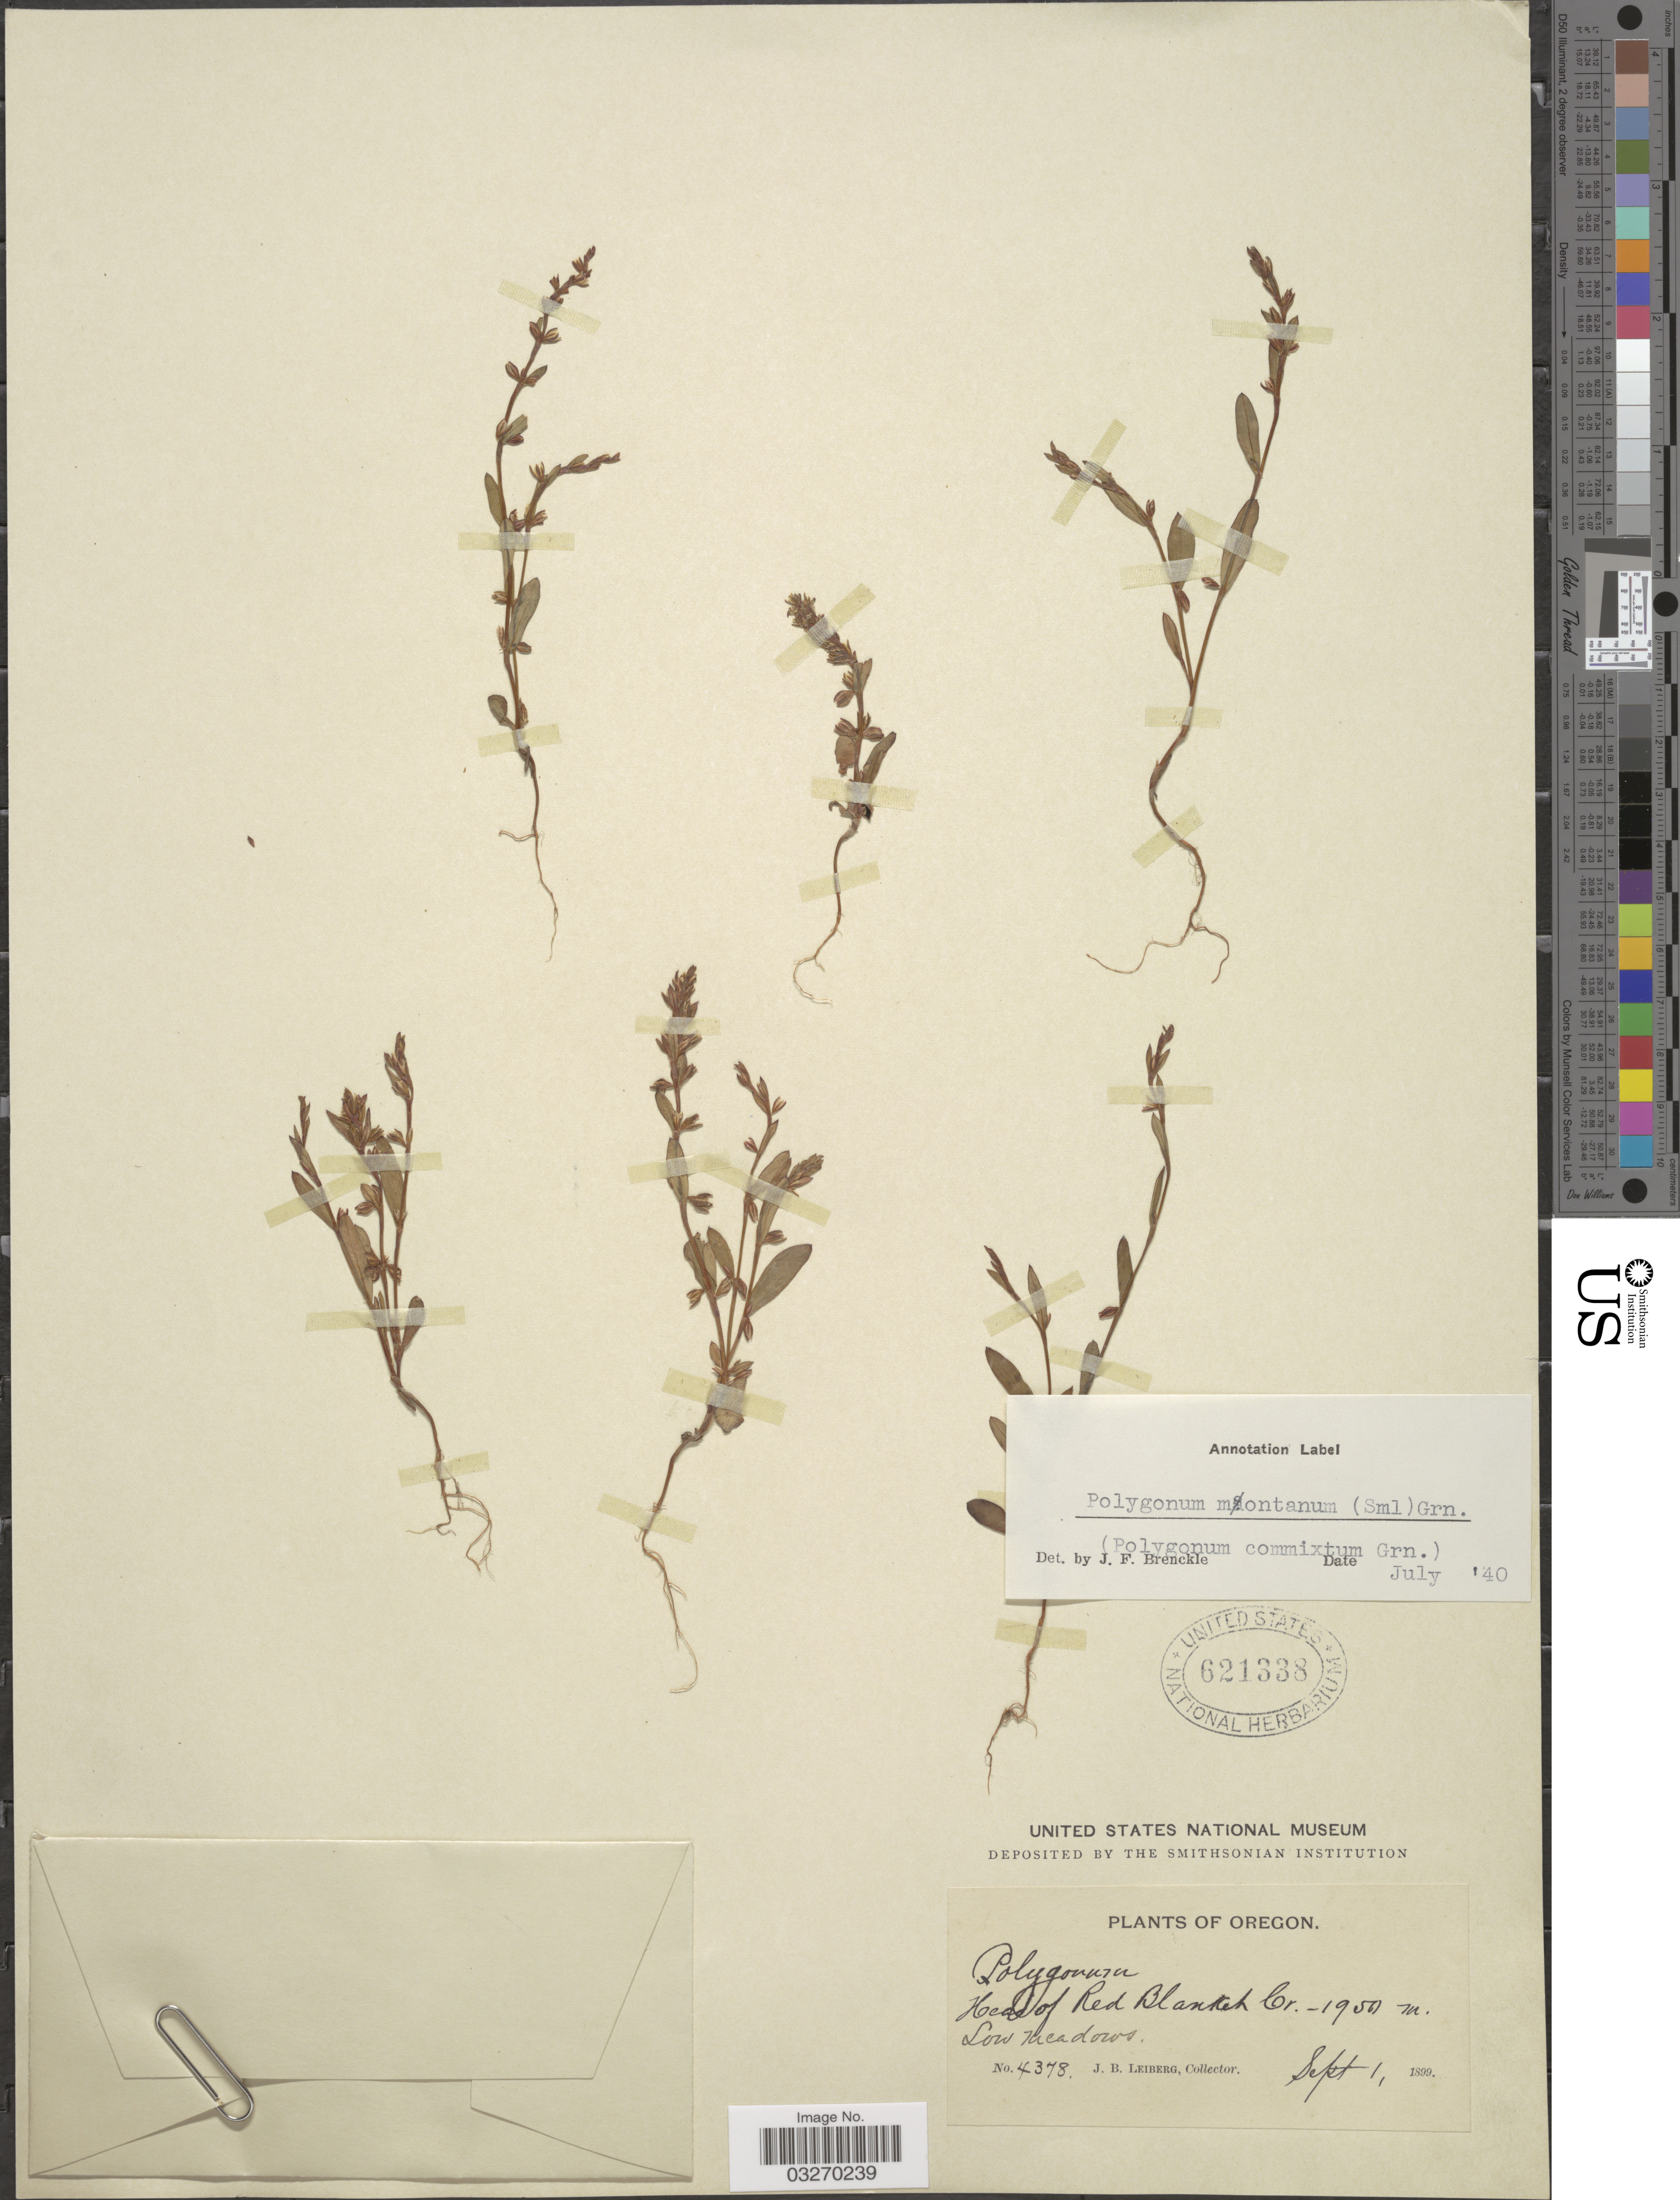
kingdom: Plantae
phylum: Tracheophyta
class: Magnoliopsida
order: Caryophyllales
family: Polygonaceae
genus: Polygonum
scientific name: Polygonum montanum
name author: (Small) S.W. Greene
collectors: J. B. Leiberg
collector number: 4378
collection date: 1899-09-01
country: United States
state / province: Oregon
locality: Head of Red Blanket Cr.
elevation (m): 1950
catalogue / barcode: US 621338